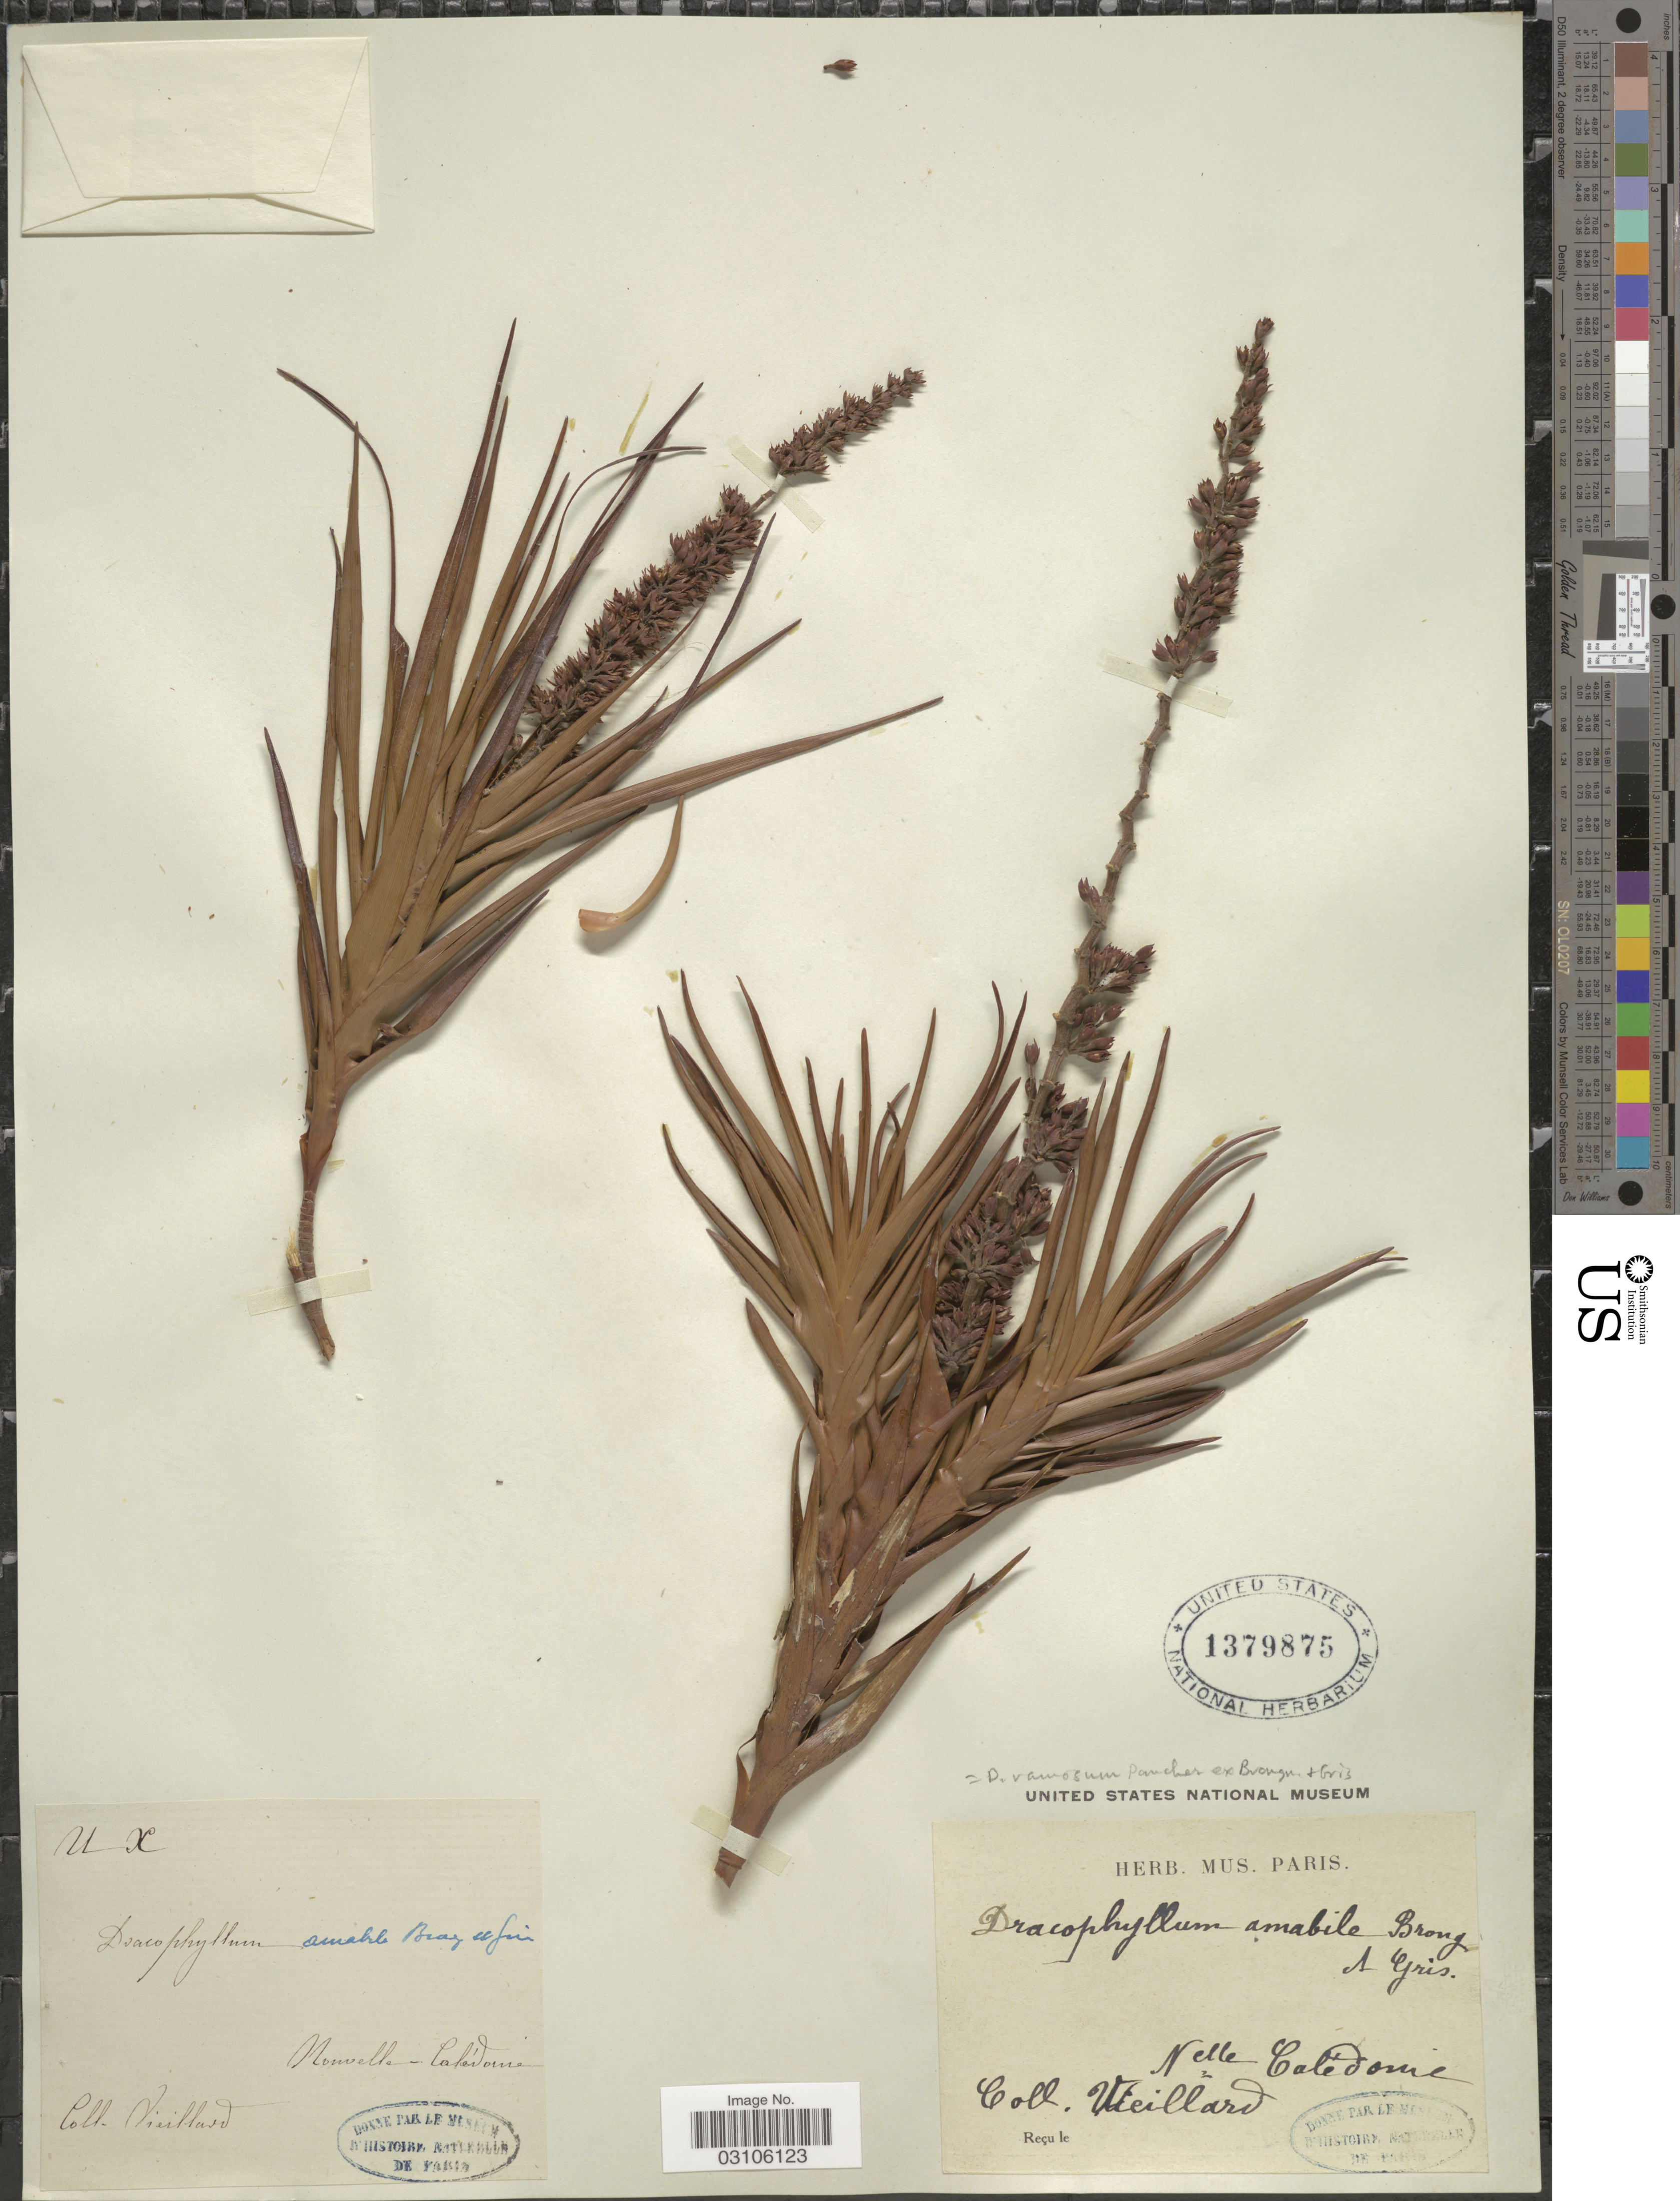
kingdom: Plantae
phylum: Tracheophyta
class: Magnoliopsida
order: Ericales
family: Ericaceae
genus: Dracophyllum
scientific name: Dracophyllum ramosum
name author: Pancher ex Brongn. & Gris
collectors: Vieillard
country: New Caledonia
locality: Nouvelle-Calédonie.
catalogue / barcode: US 1379875